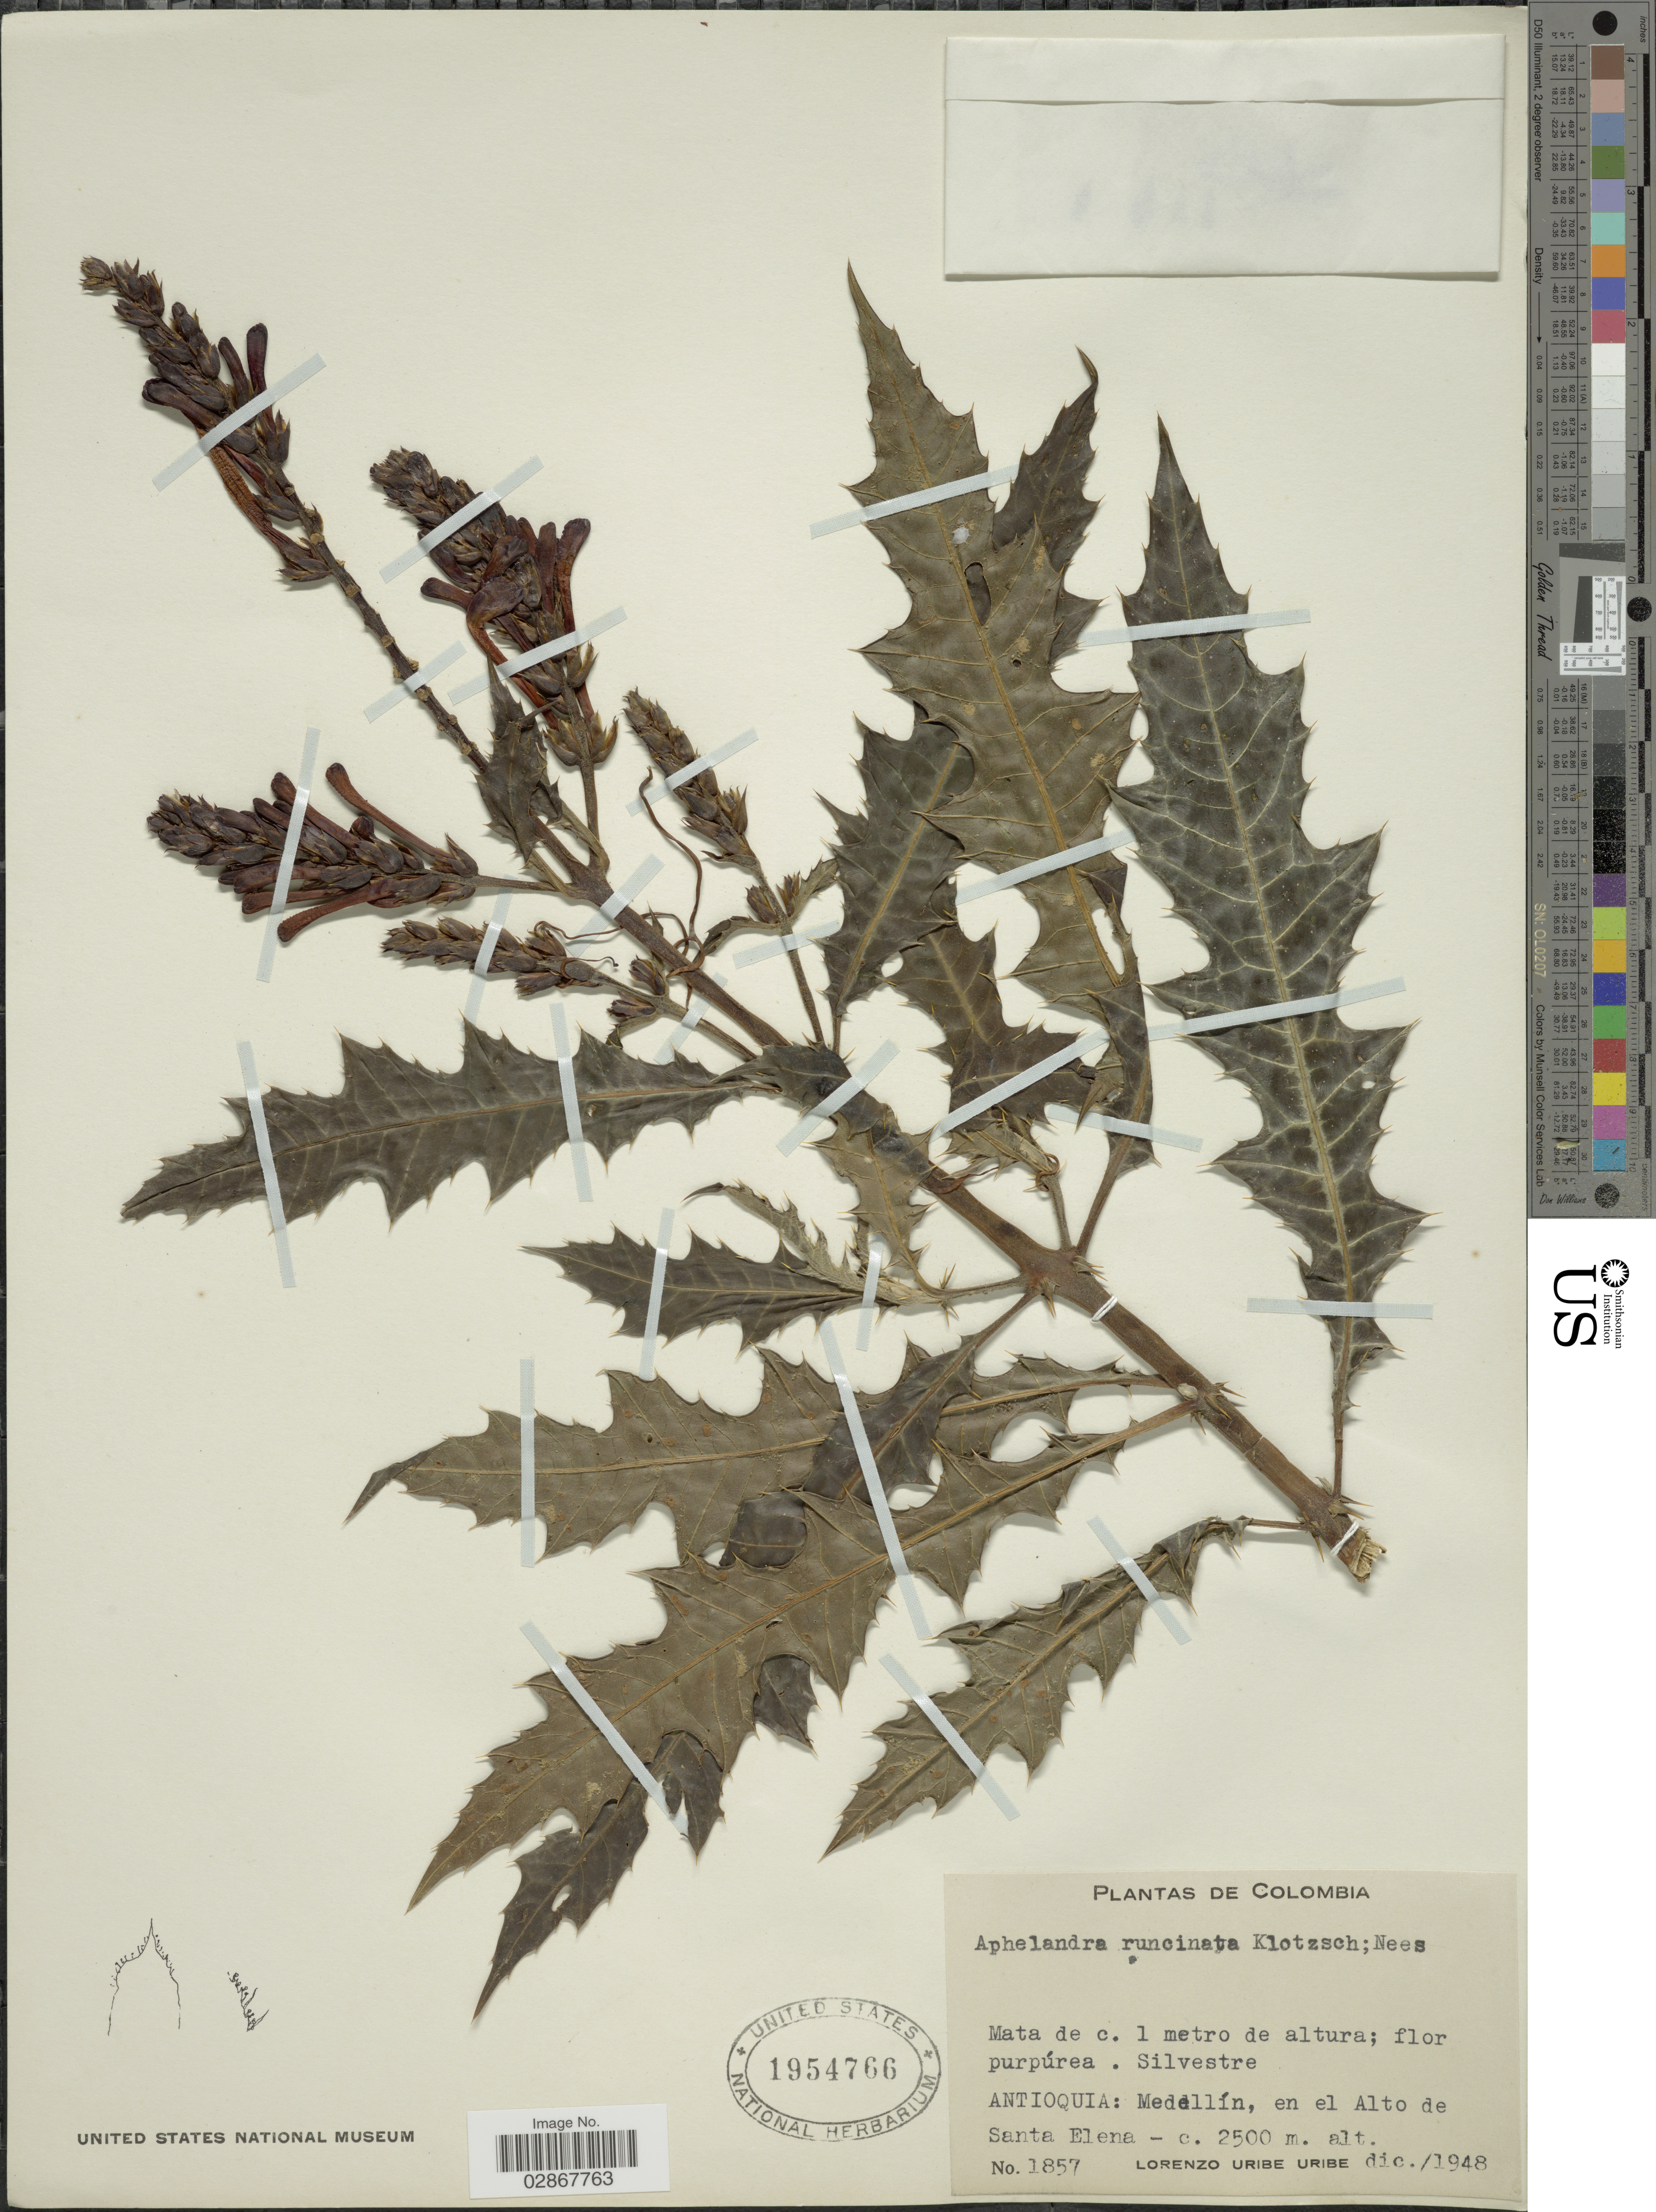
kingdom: Plantae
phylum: Tracheophyta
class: Magnoliopsida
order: Lamiales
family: Acanthaceae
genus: Aphelandra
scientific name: Aphelandra runcinata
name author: Klotzsch ex Nees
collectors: L. Uribe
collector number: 1857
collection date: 1948-12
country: Colombia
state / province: Antioquia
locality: Medellín, en el Alto de Santa Elena.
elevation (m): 2500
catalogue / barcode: US 1954766